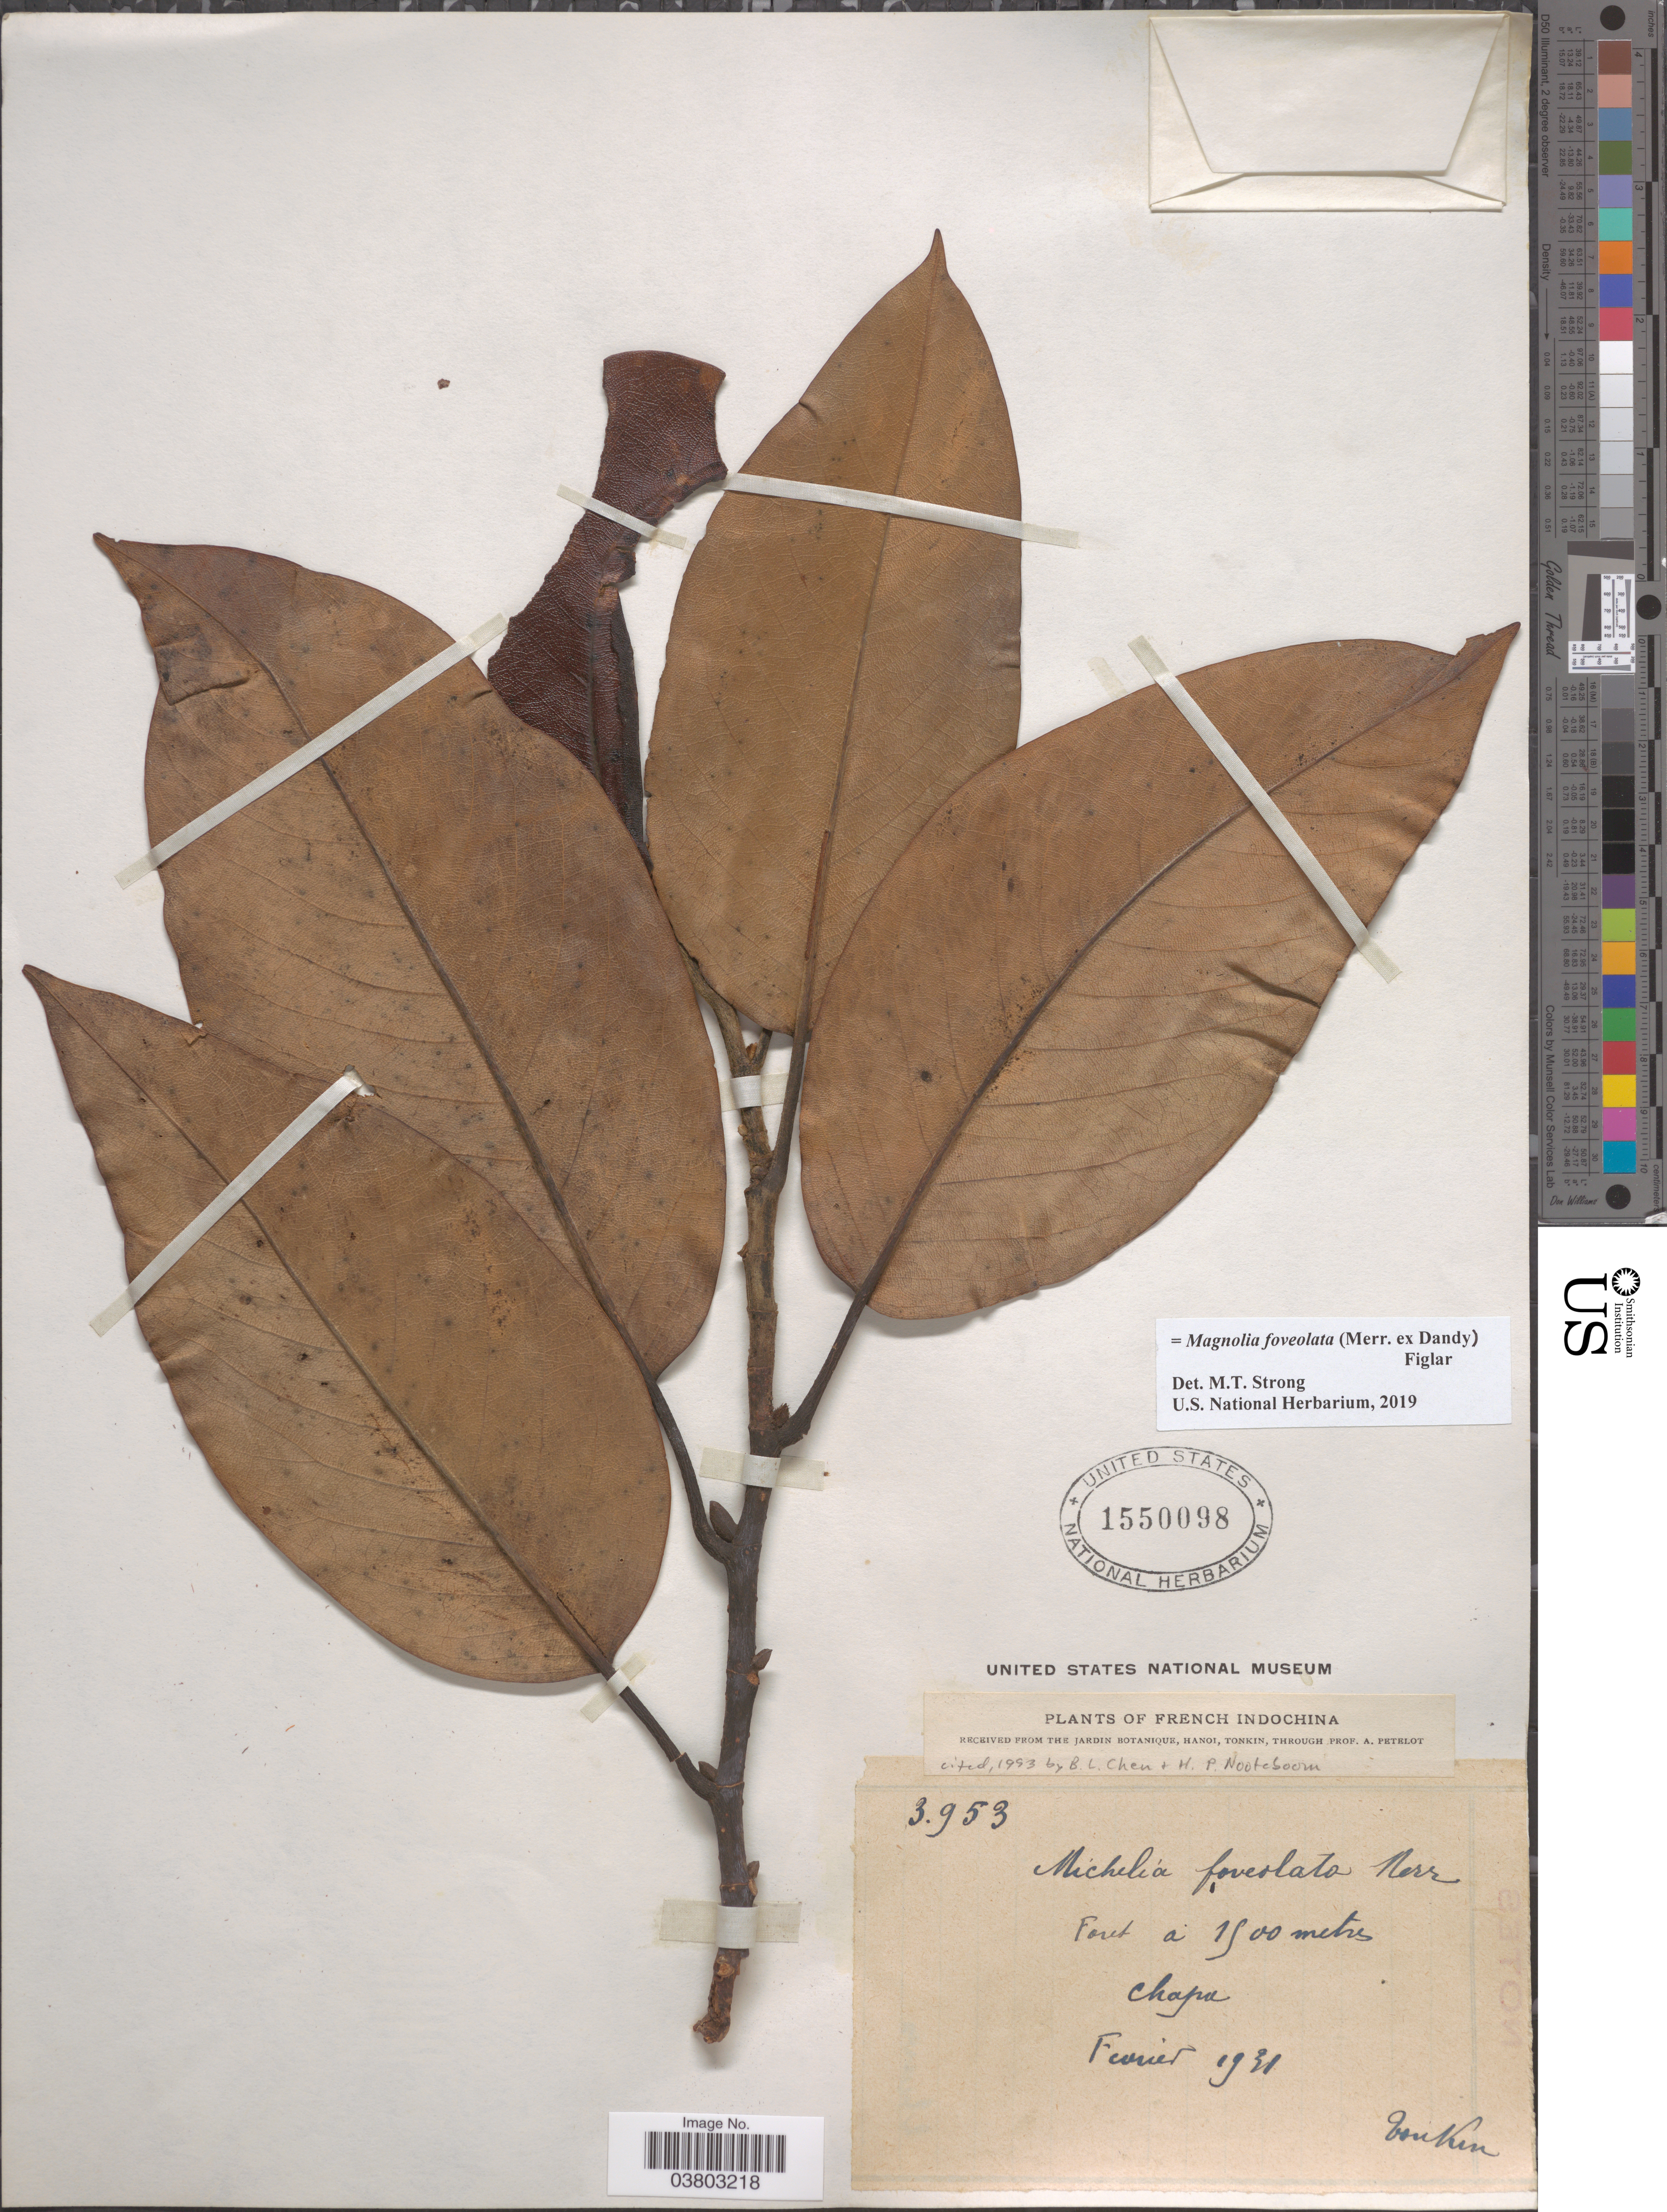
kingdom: Plantae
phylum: Tracheophyta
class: Magnoliopsida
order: Magnoliales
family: Magnoliaceae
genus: Magnolia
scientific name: Magnolia foveolata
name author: (Merr. ex Dandy) Figlar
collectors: P. A. Pételot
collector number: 3953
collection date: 1931-02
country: Vietnam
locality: French Indochina. Chapa.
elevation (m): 1500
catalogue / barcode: US 1550098